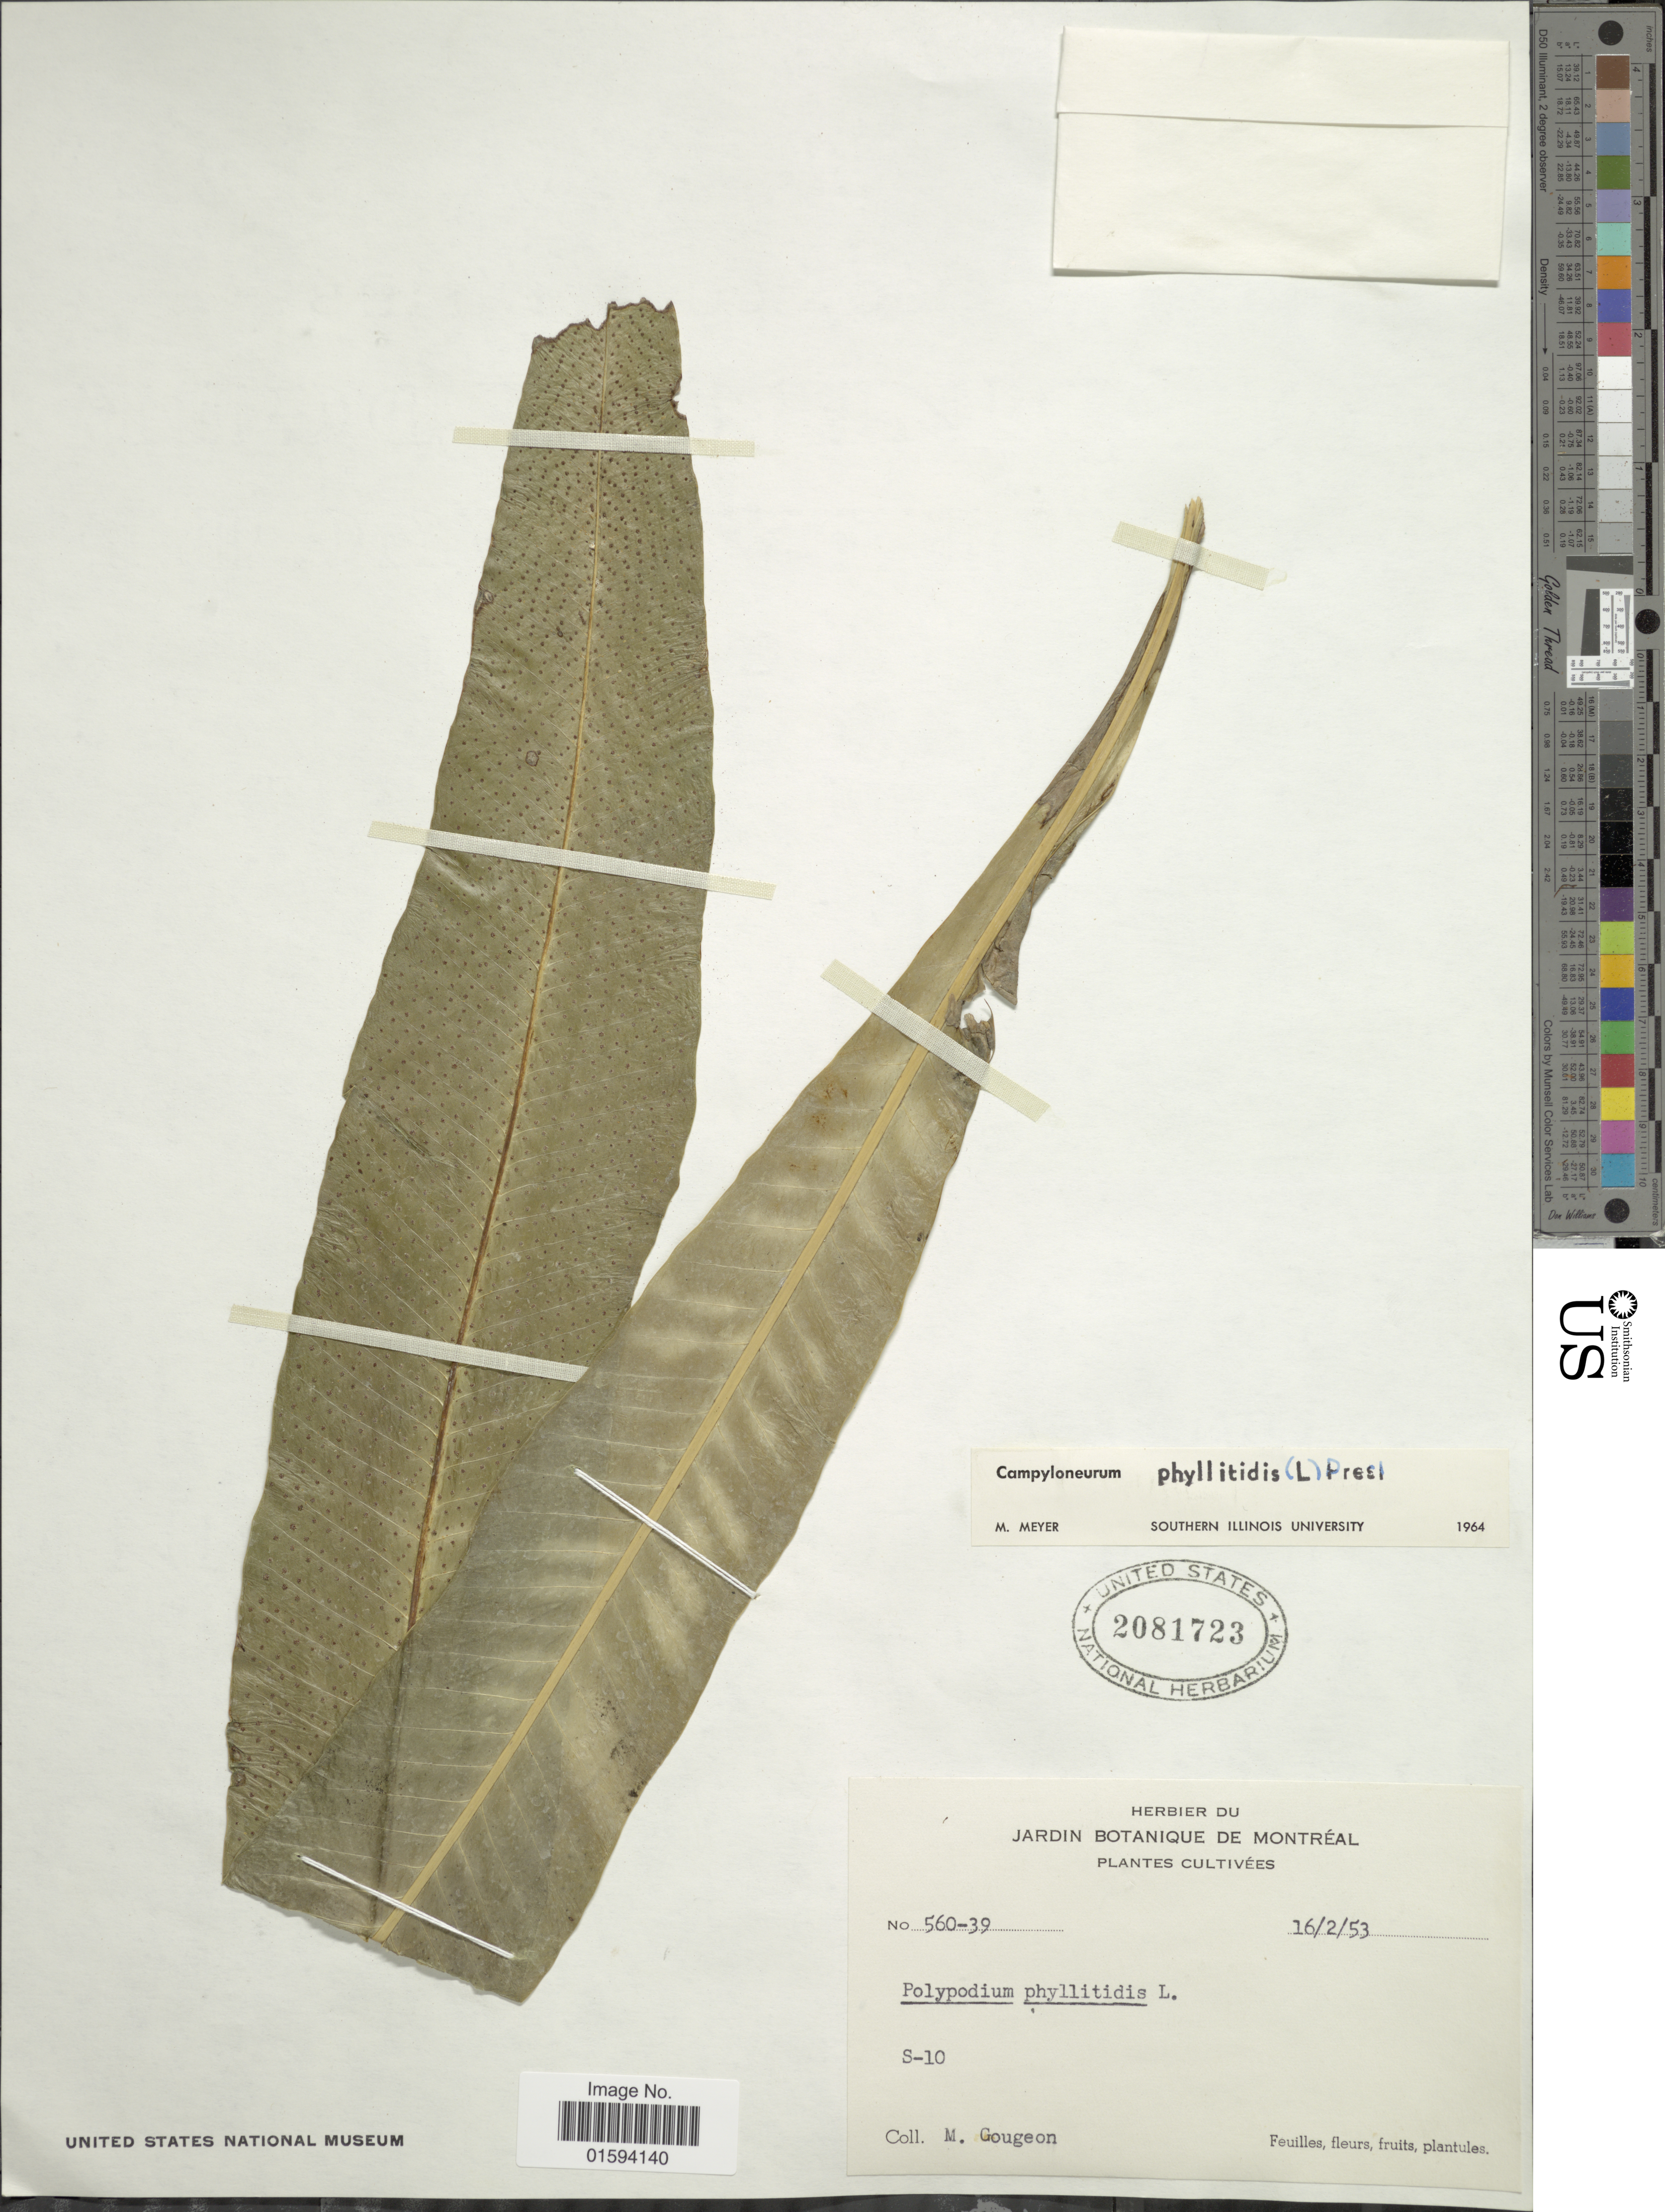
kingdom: Plantae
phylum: Tracheophyta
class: Polypodiopsida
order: Polypodiales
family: Polypodiaceae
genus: Polypodium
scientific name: Polypodium phyllitidis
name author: L.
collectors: M. Gougeon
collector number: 560-396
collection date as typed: Transcribed d/m/y: 16/2/53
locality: S-10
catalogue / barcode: US 2081723